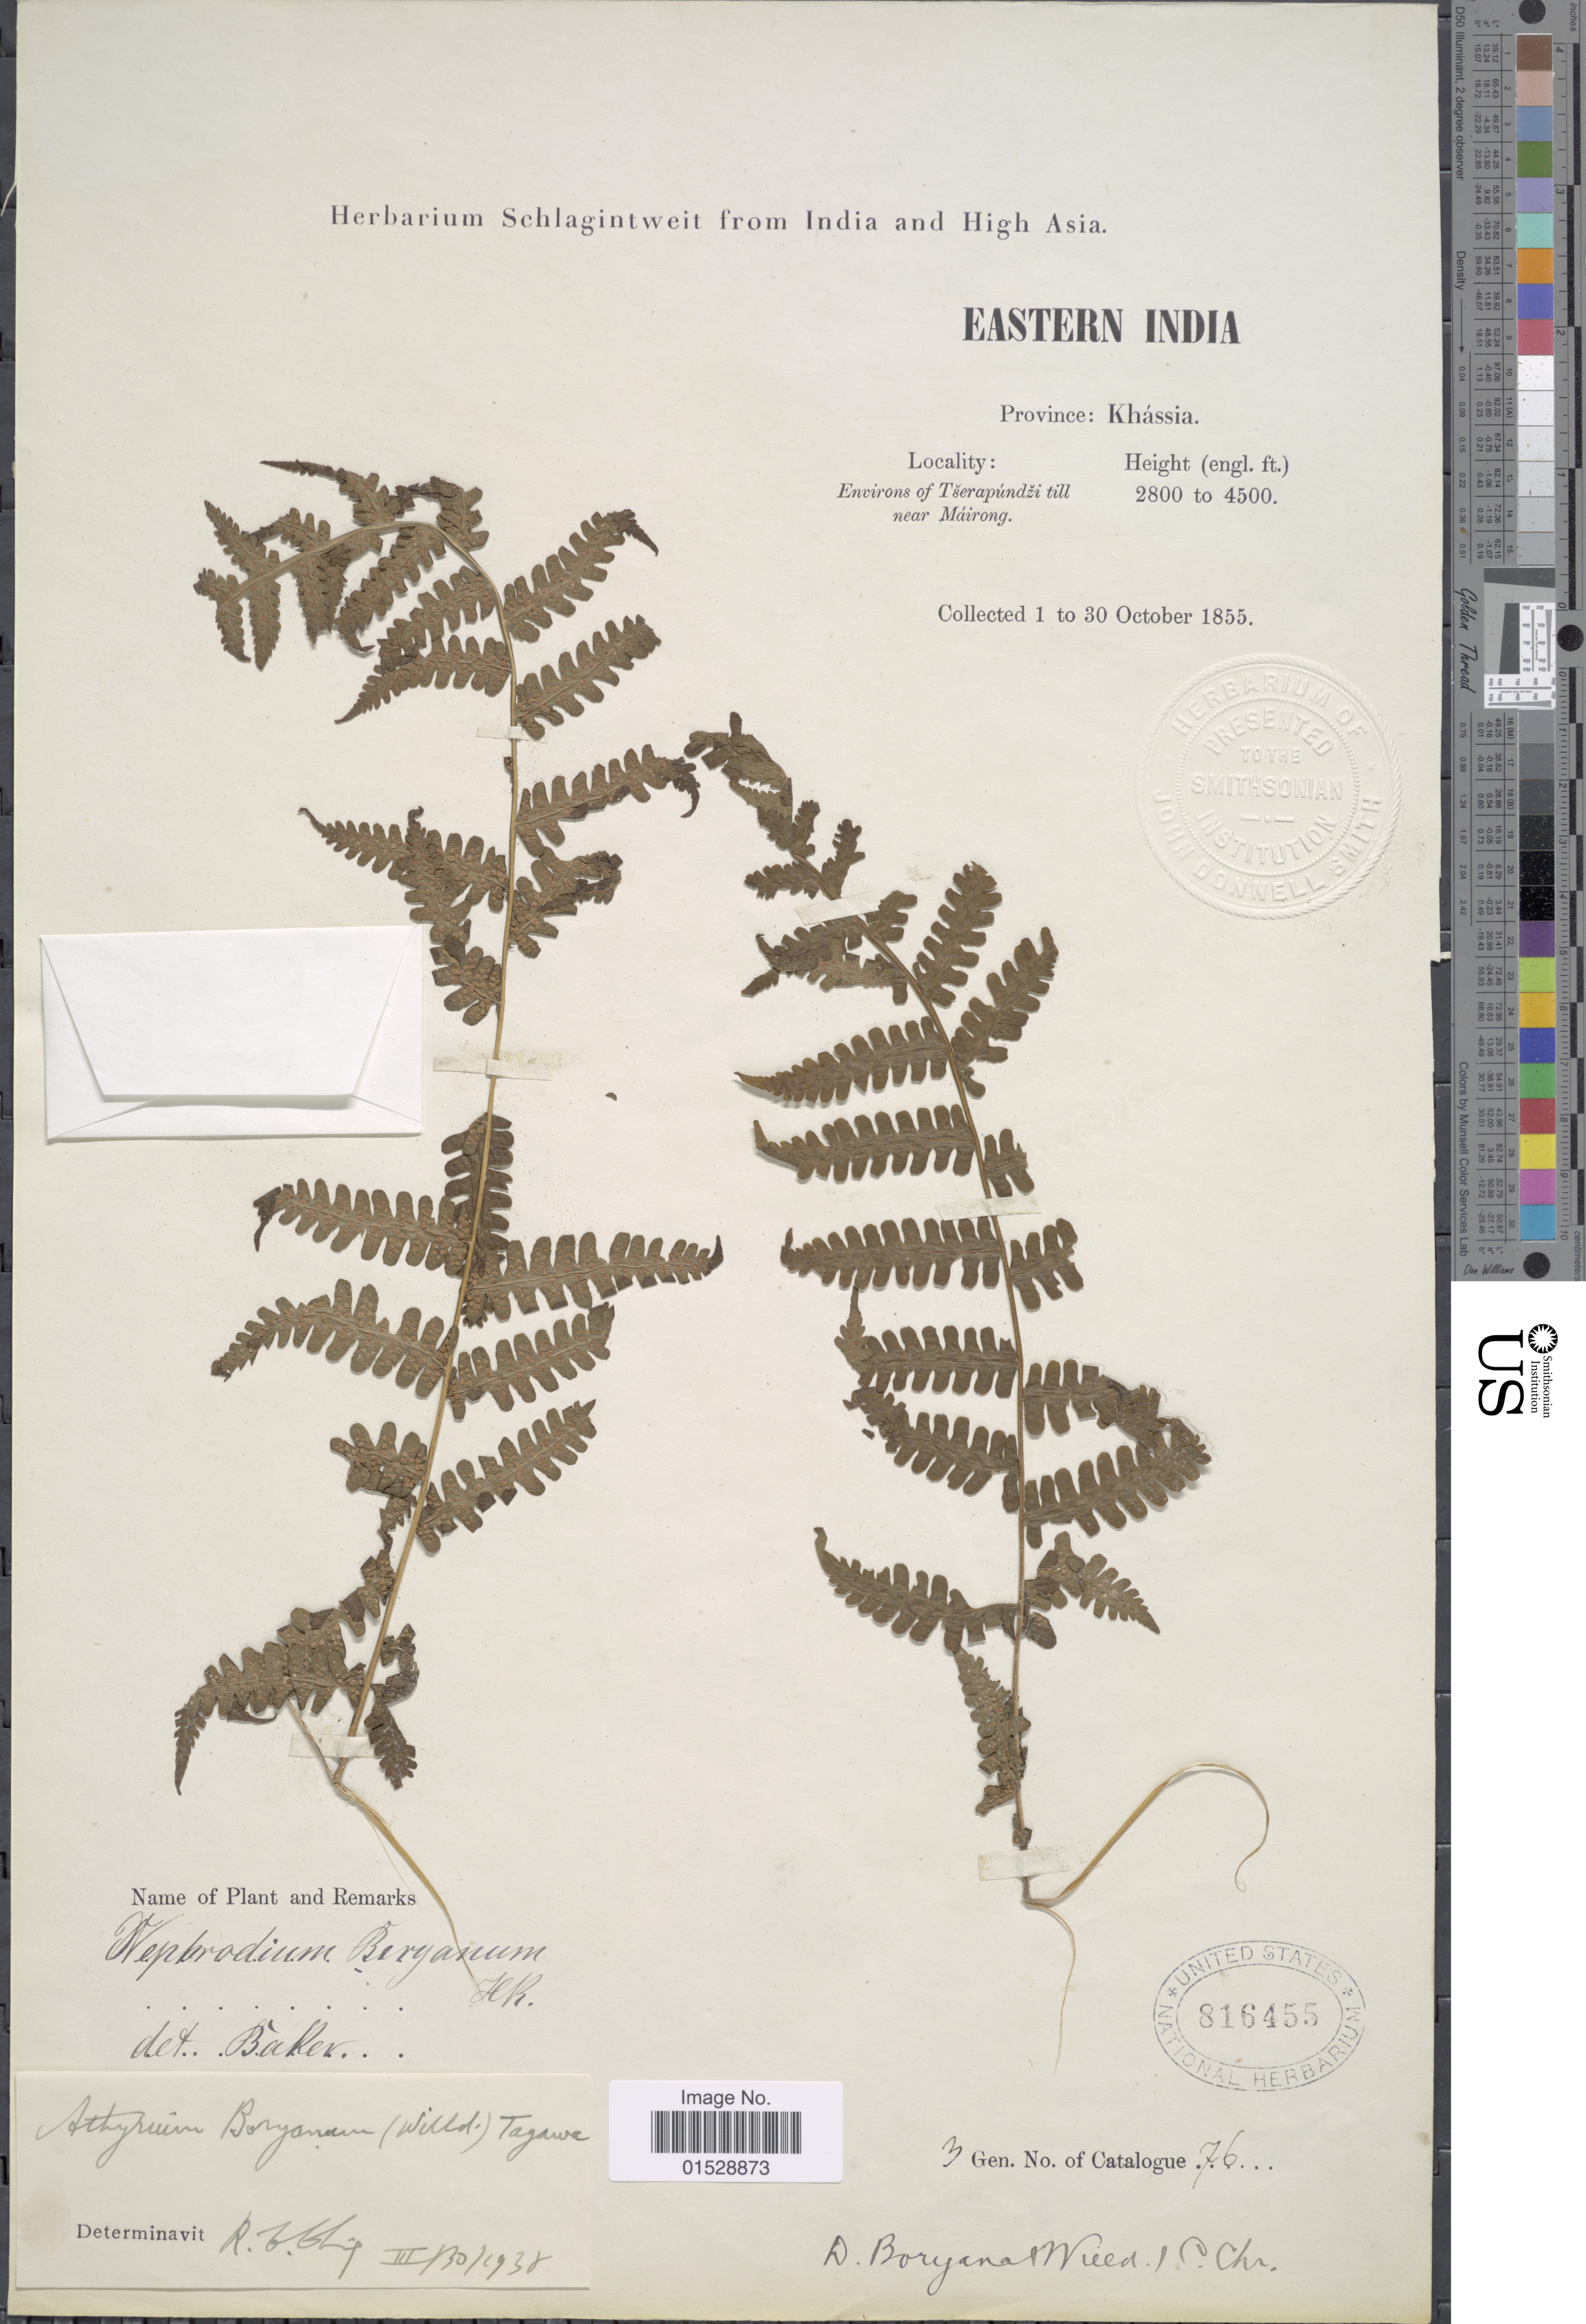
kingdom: Plantae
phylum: Tracheophyta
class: Polypodiopsida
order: Polypodiales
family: Athyriaceae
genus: Deparia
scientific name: Deparia boryana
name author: (Willd.) M. Kato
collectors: ex herb. Schlagintweit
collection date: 1855-10-01/1855-10-30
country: India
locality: Eastern India, Province: Khassia, environs of Tserapundzi till near Mairong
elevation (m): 853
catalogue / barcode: US 816455